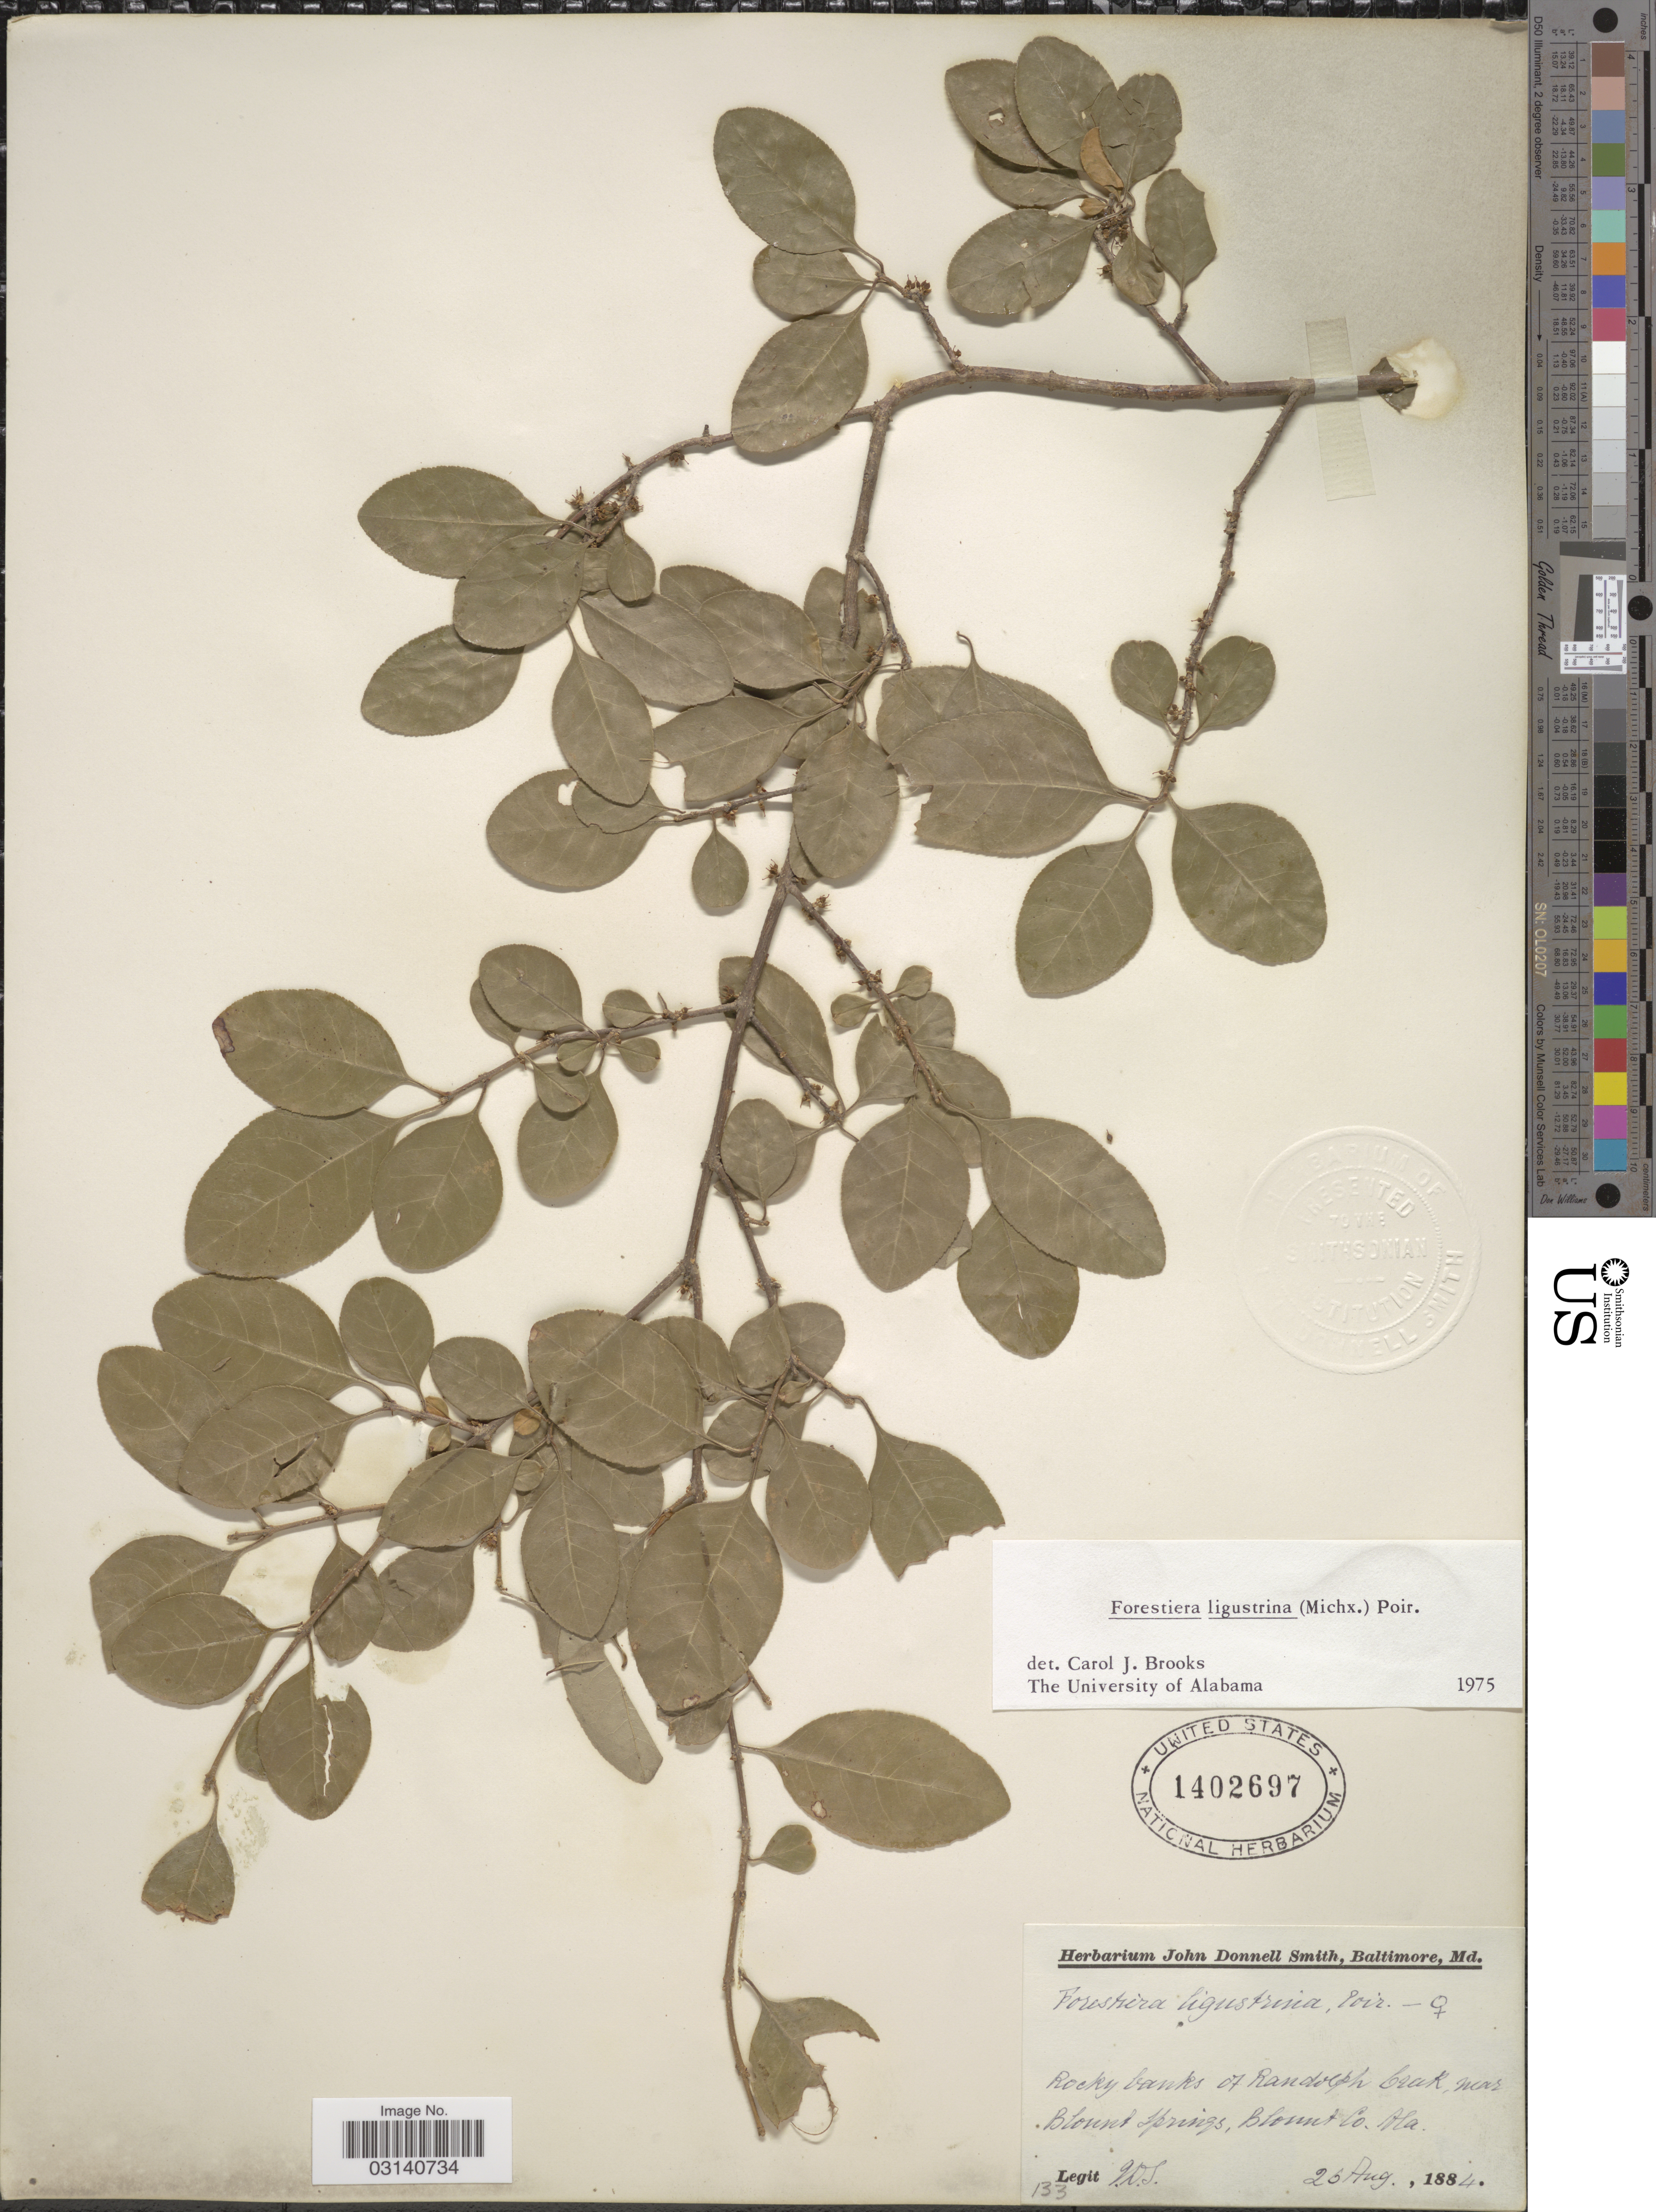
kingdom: Plantae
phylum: Tracheophyta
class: Magnoliopsida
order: Lamiales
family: Oleaceae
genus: Forestiera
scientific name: Forestiera ligustrina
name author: (Michx.) Poir.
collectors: J. Donnell Smith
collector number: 133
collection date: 1884-08-26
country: United States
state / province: Alabama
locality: Rocky banks of Randolph Creek, near Blount Springs, Blount Co.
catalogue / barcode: US 1402697